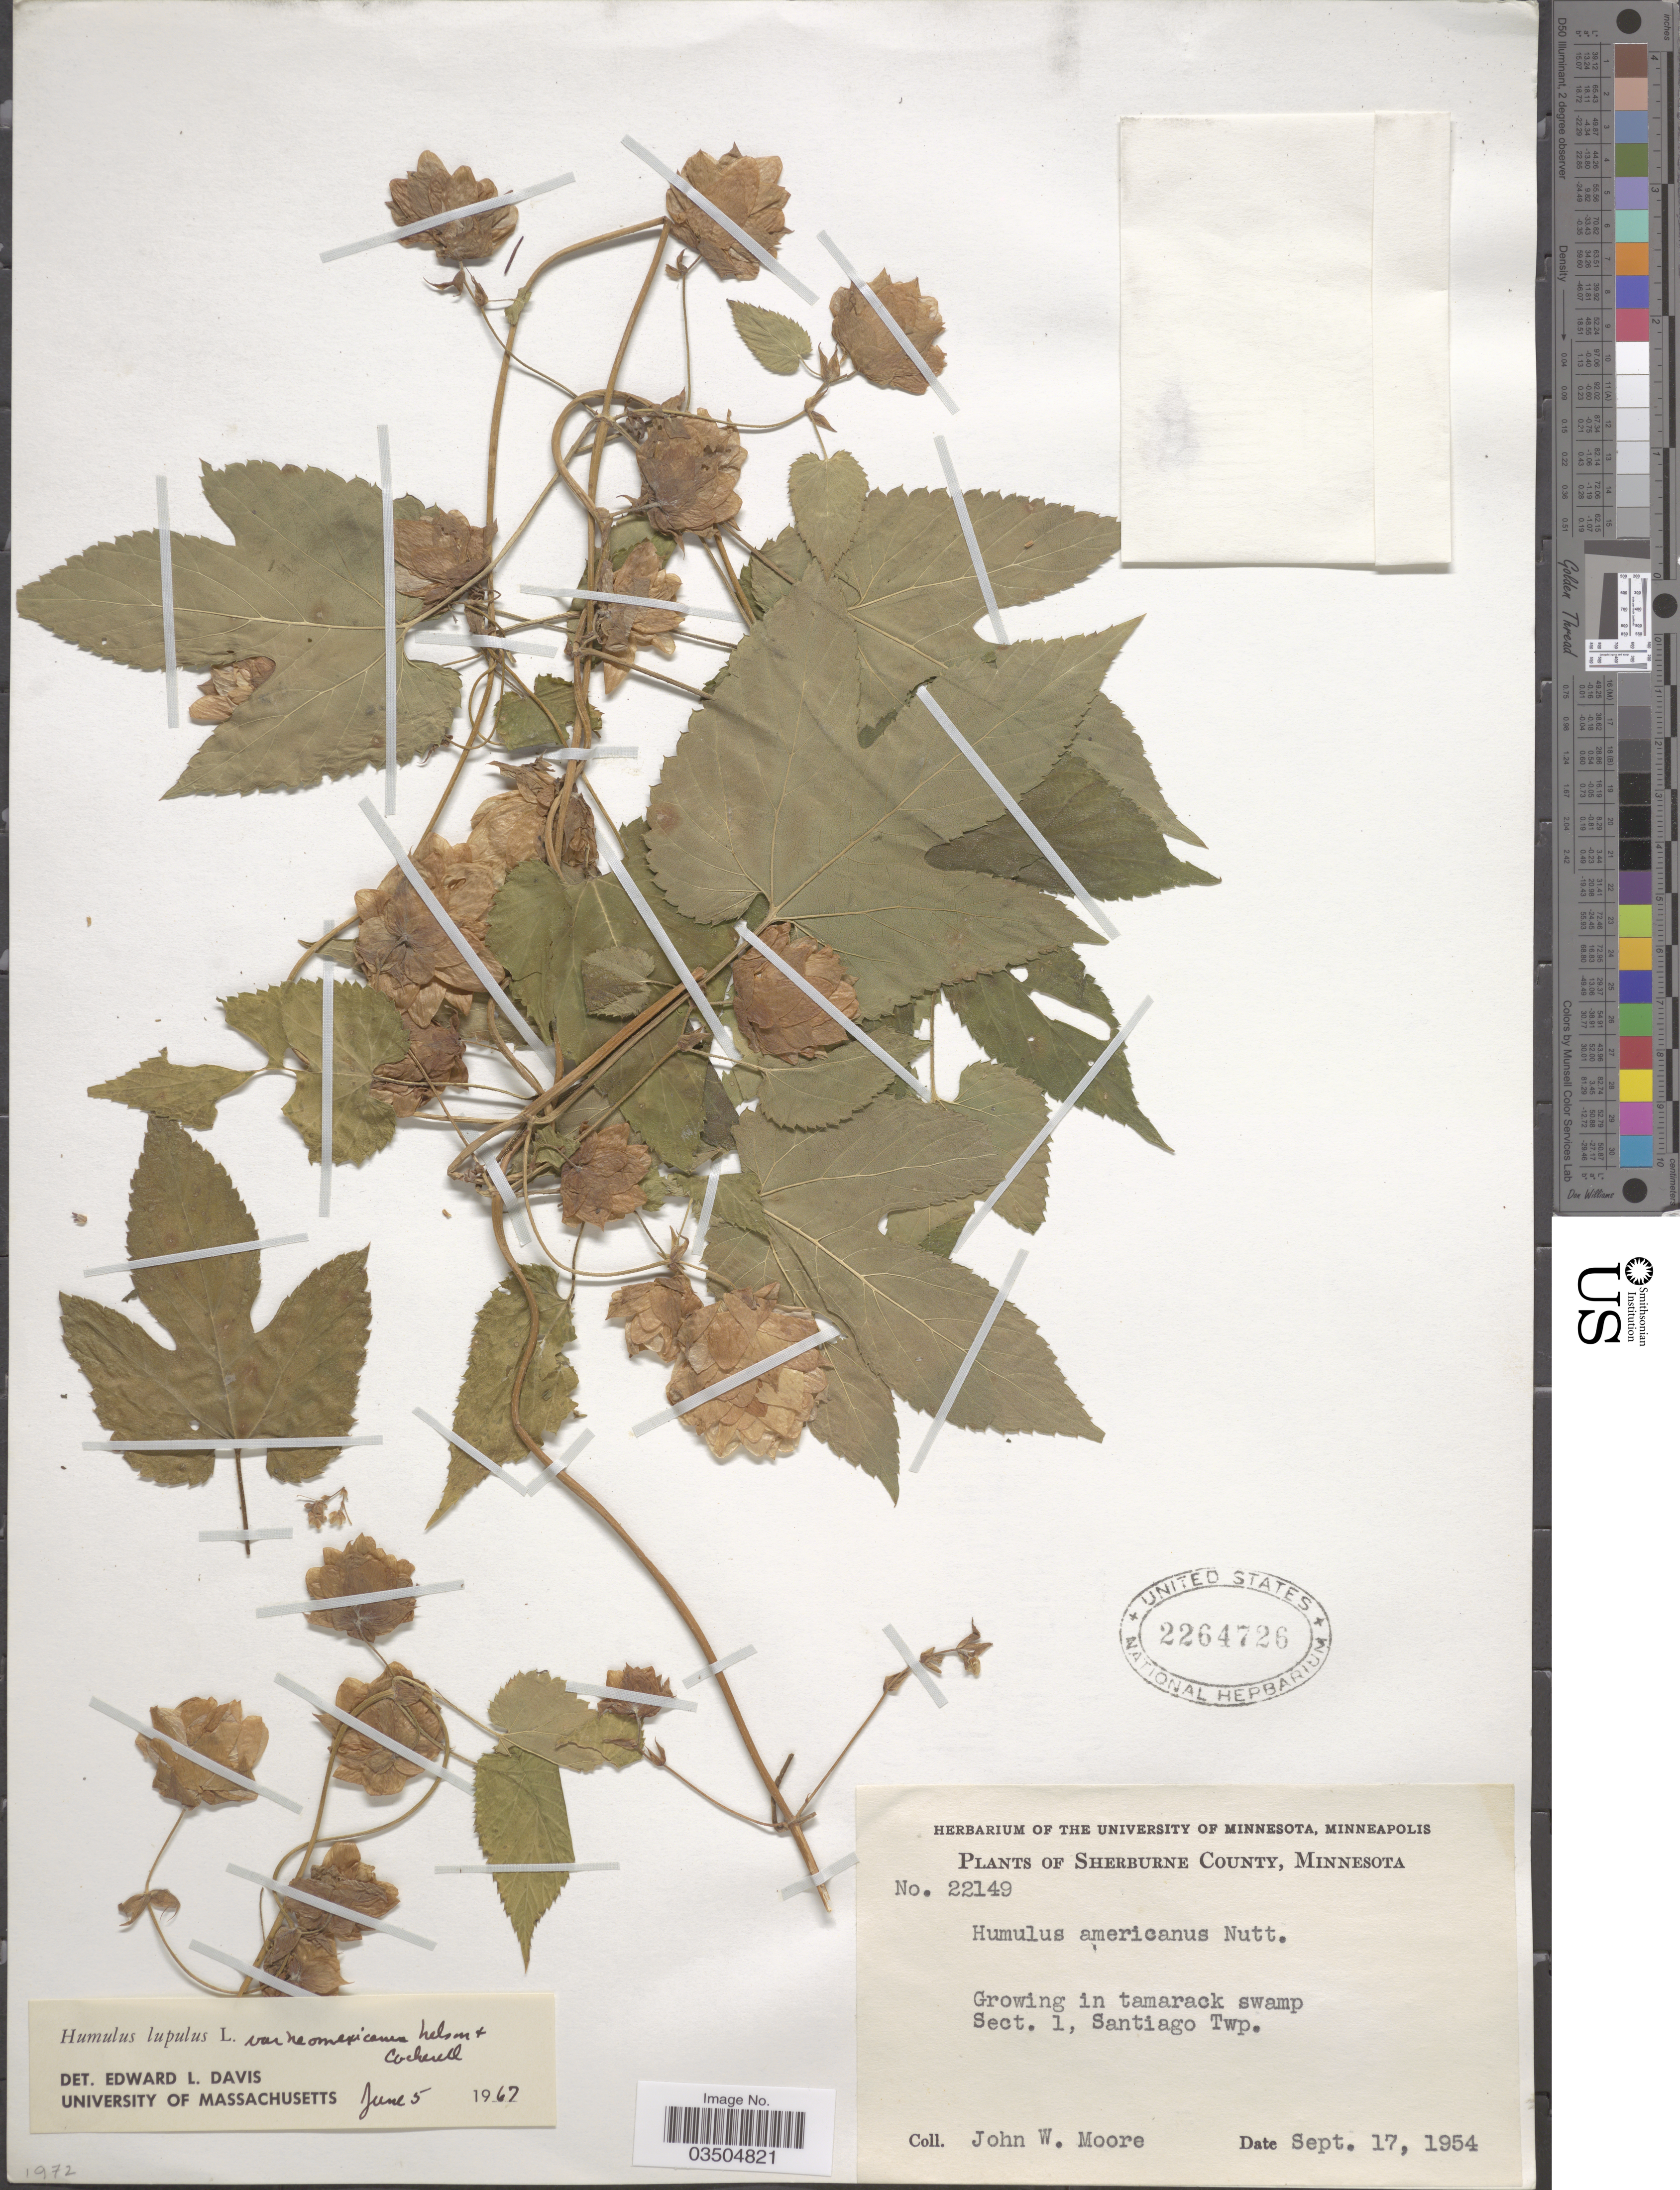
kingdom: Plantae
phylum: Tracheophyta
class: Magnoliopsida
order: Rosales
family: Cannabaceae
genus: Humulus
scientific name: Humulus neomexicanus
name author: (A. Nelson & Cockerell) Rydb.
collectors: J. Moore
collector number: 22149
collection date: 1954-09-17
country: United States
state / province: Minnesota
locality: Sherburne County. Growing in tamarack swamp. Sect. 1, Santiago Twp.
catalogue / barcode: US 2264726